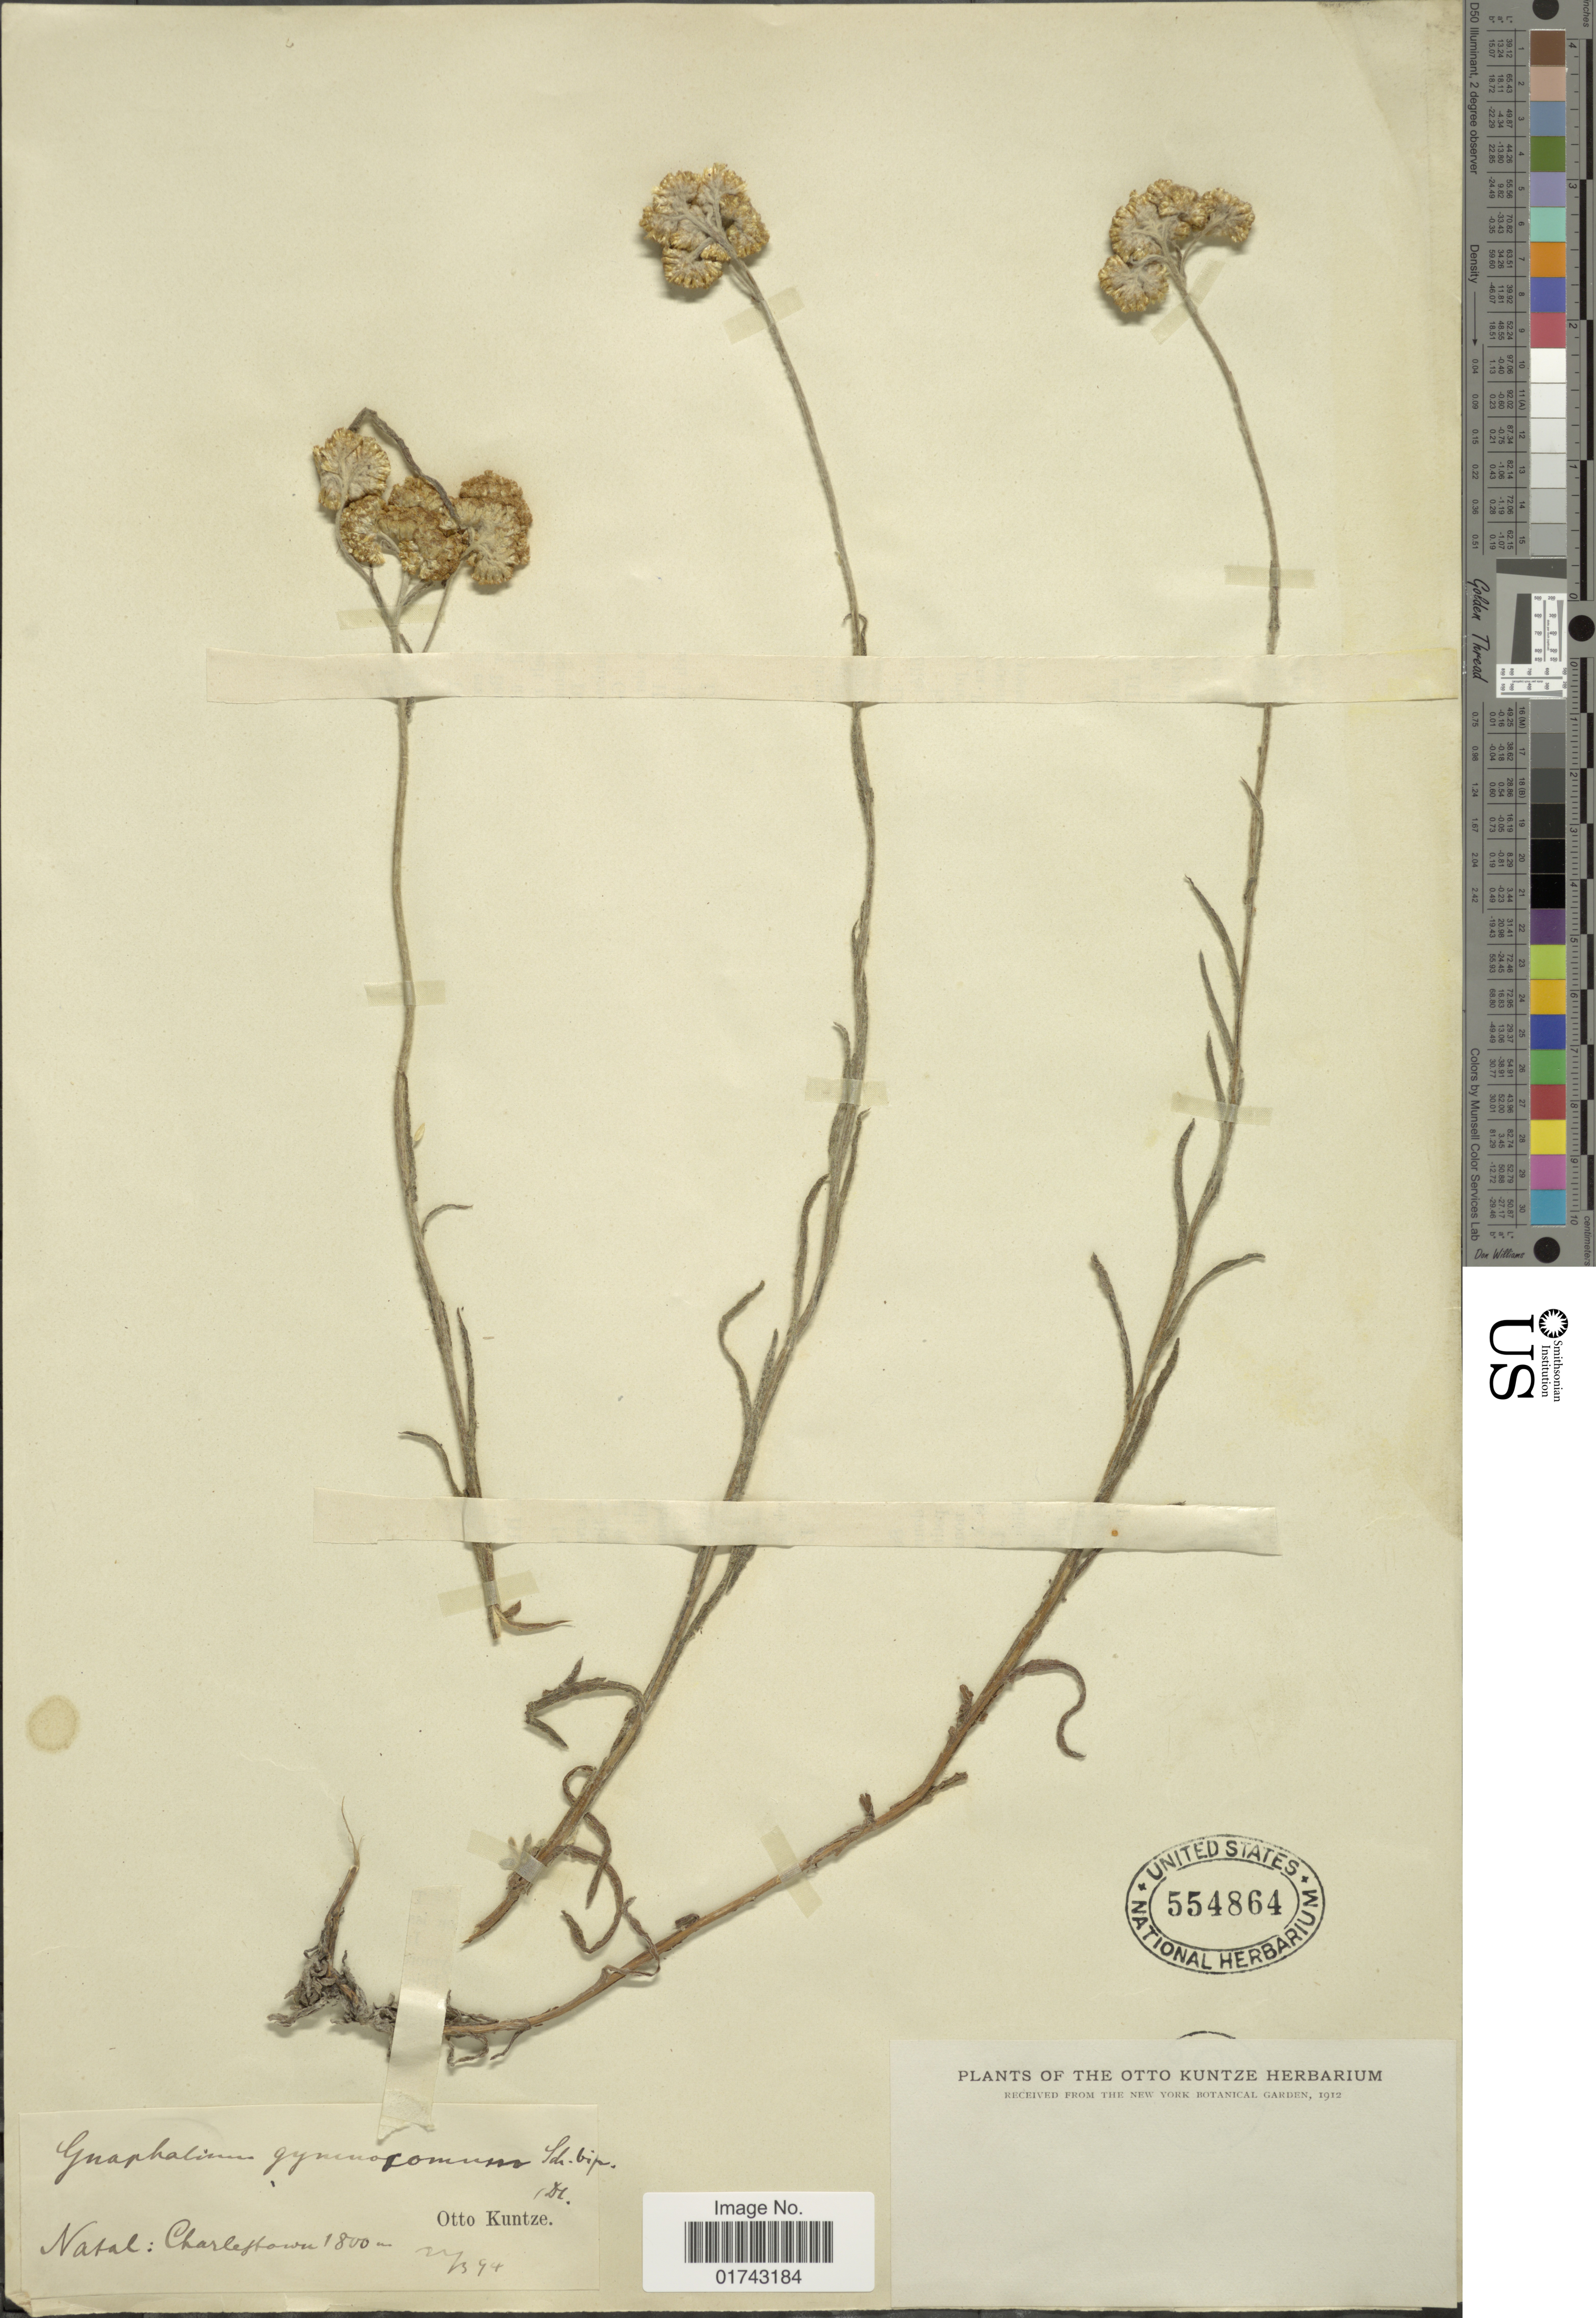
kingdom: Plantae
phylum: Tracheophyta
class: Magnoliopsida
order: Asterales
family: Asteraceae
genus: Helichrysum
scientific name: Helichrysum gymnocomum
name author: DC.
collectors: C.E.O. Kuntze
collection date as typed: Transcribed d/m/y: 21/3/94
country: South Africa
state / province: KwaZulu-Natal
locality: Natal: Charlettown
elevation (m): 1800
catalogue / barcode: US 554864